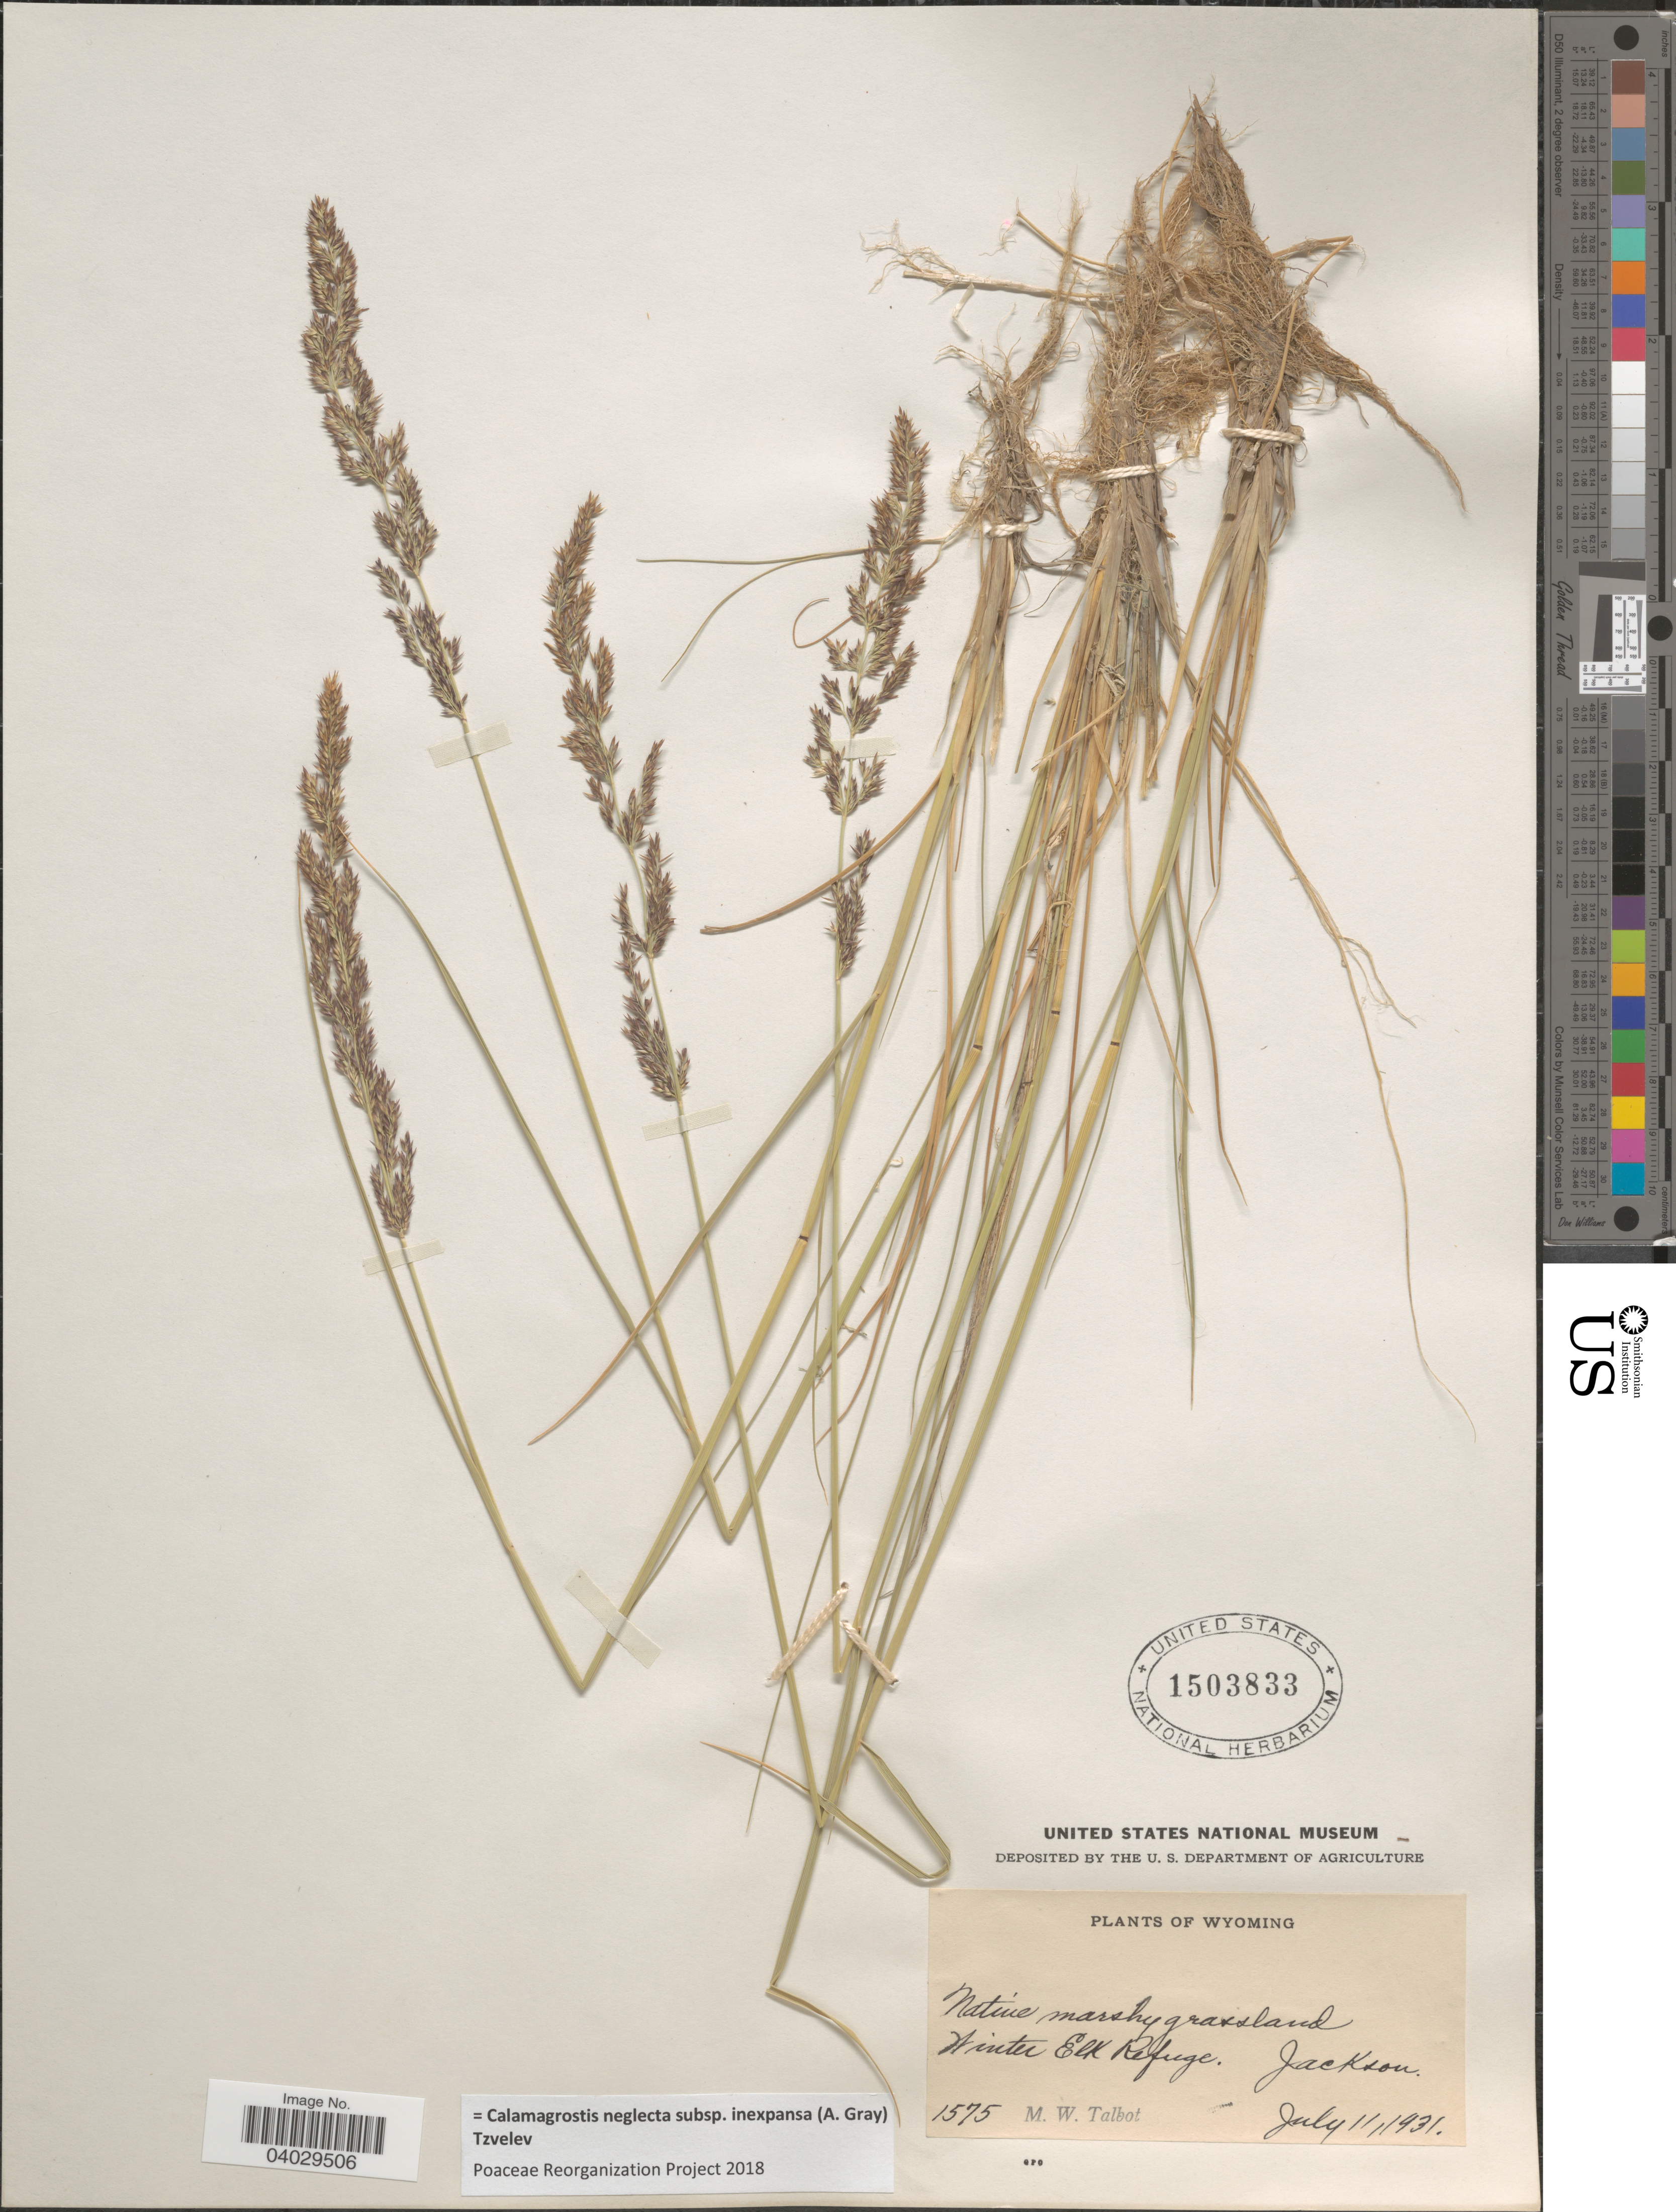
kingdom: Plantae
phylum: Tracheophyta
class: Liliopsida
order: Poales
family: Poaceae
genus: Calamagrostis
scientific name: Calamagrostis neglecta subsp. inexpansa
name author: (A. Gray) Tzvelev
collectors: M. Talbot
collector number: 1575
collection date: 1931-07-11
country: United States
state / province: Wyoming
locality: Winter Elk Refuge. Jackson.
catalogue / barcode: US 1503833